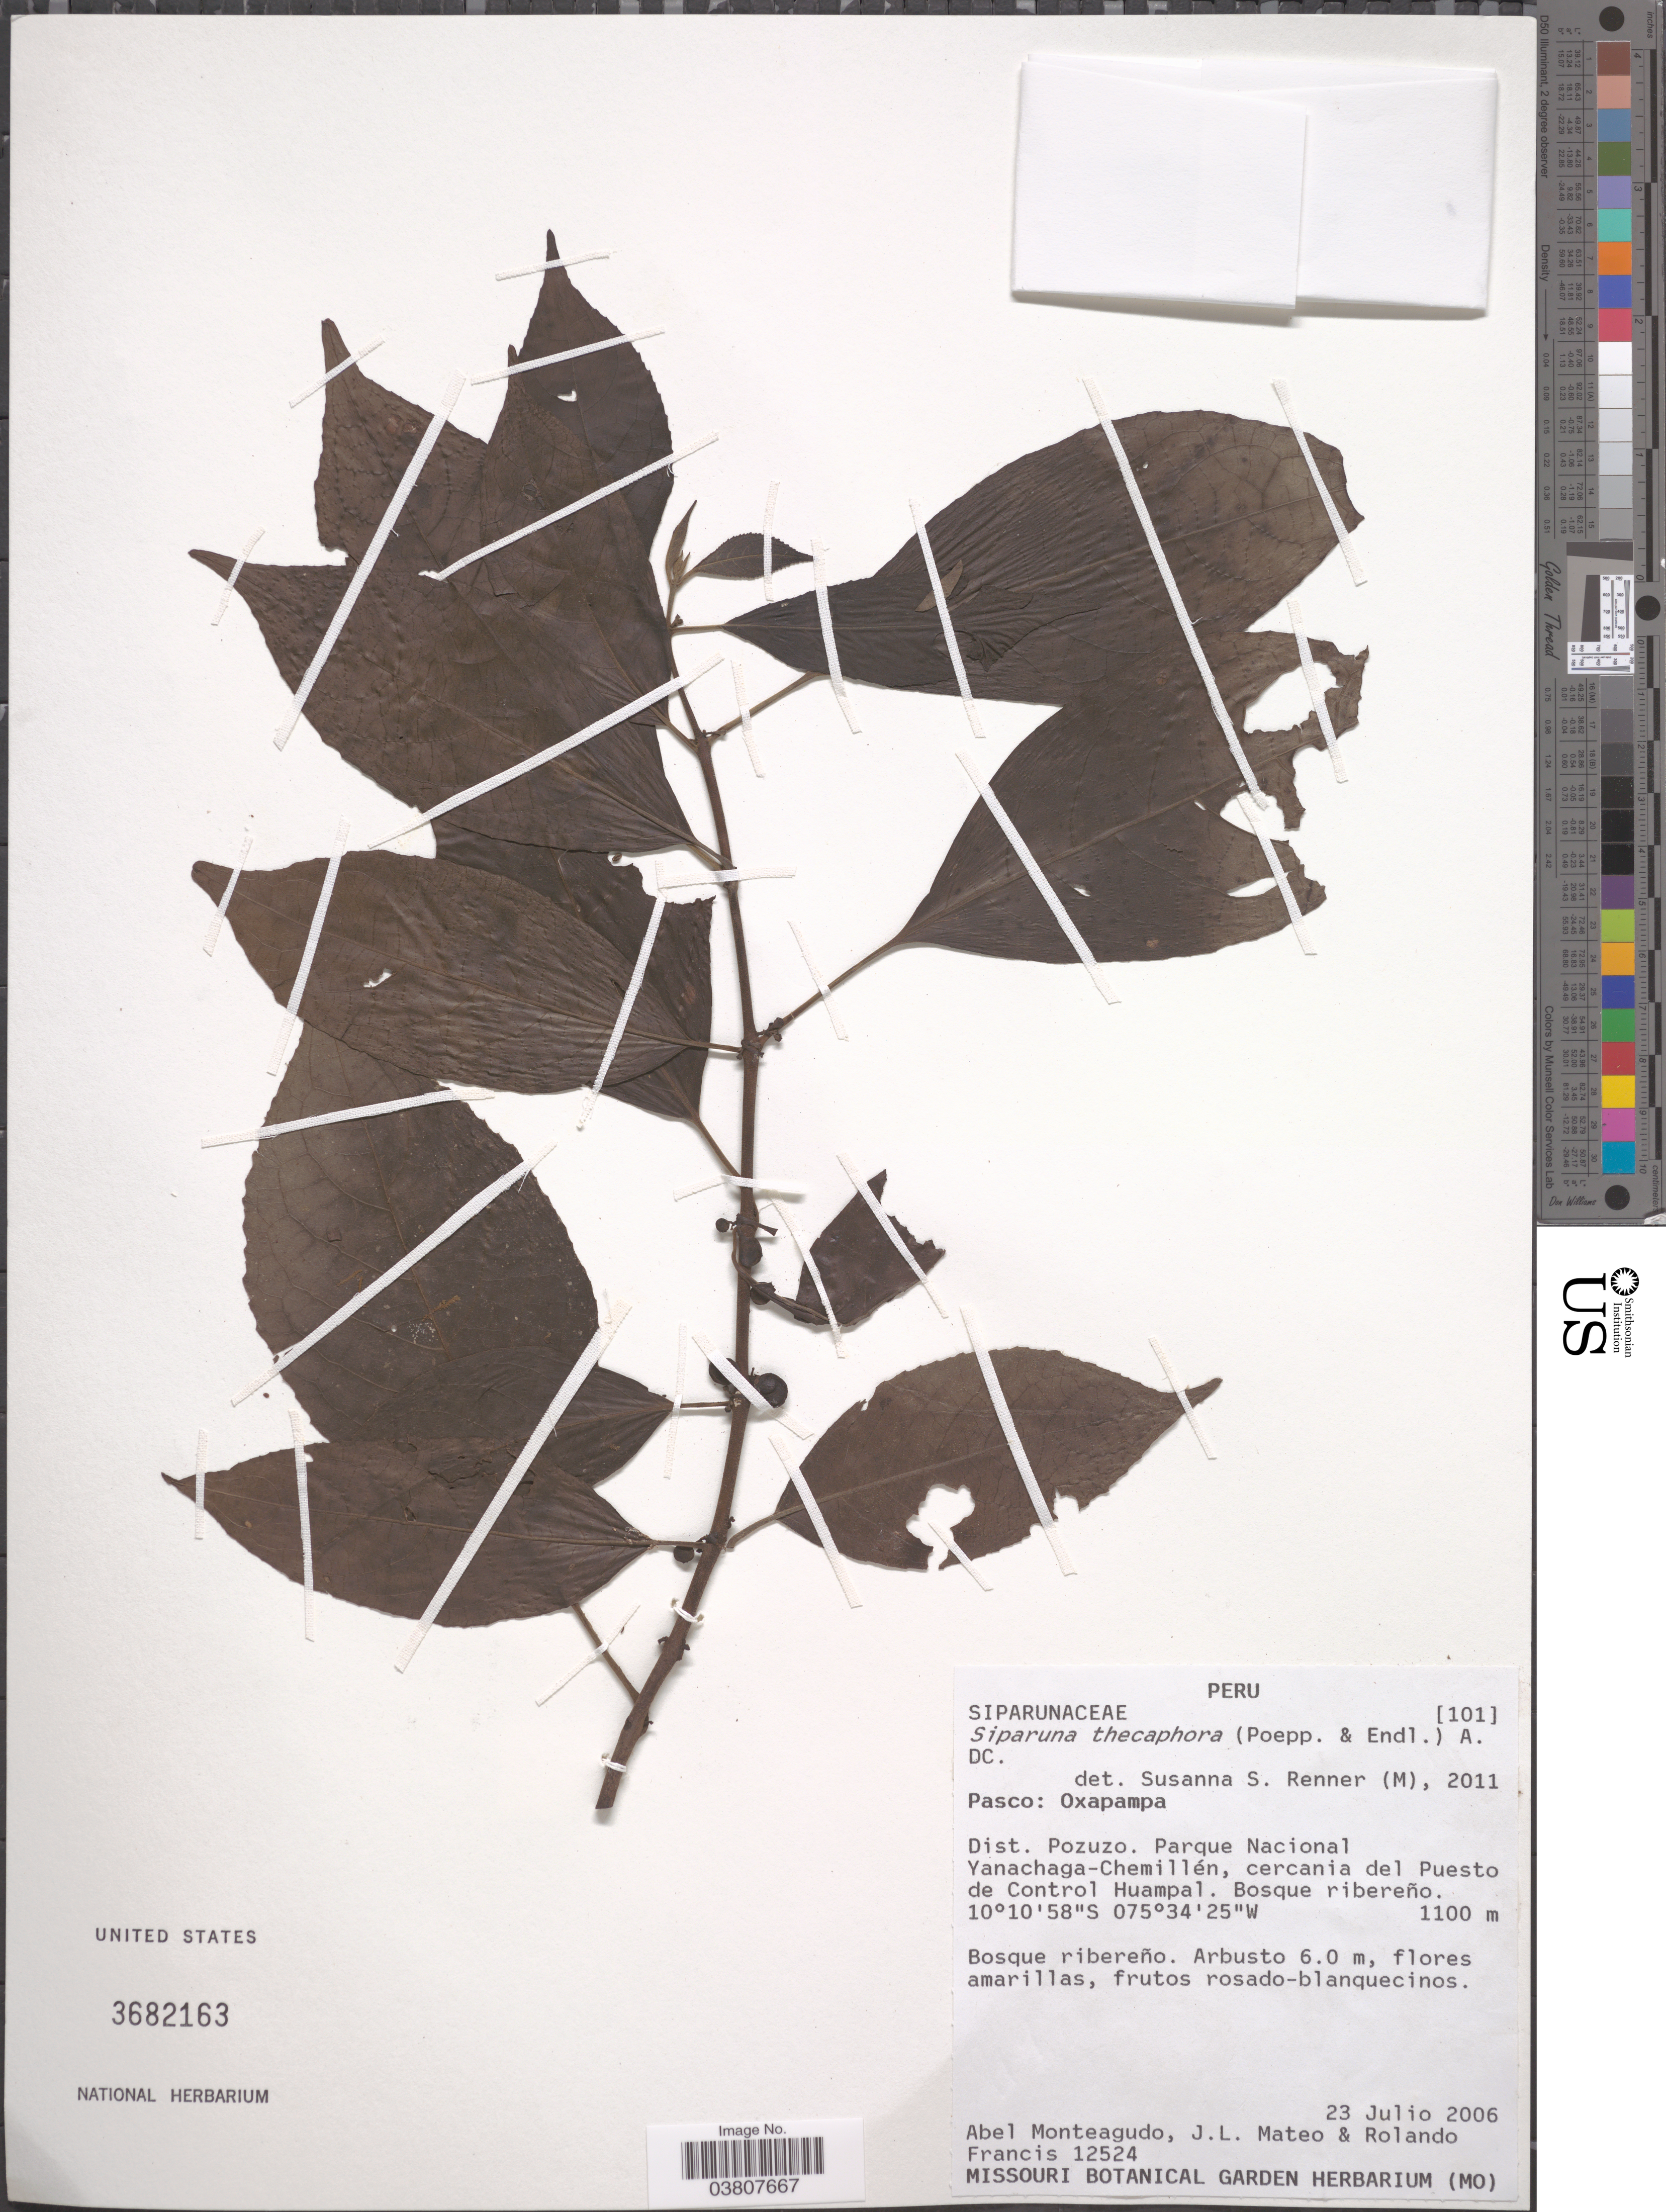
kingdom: Plantae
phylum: Tracheophyta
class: Magnoliopsida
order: Laurales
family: Siparunaceae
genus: Siparuna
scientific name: Siparuna thecaphora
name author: (Poepp. & Endl.) A. DC.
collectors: A. Monteagudo, J. Mateo & R. Francis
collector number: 12524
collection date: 2006-07-23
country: Peru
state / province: Pasco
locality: Oxapampa. Dist. Pozuzo. Parque Nacional Yanachaga-Chemillén, cercania del Puesto de Control Huampal.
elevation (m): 1100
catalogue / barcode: US 3682163